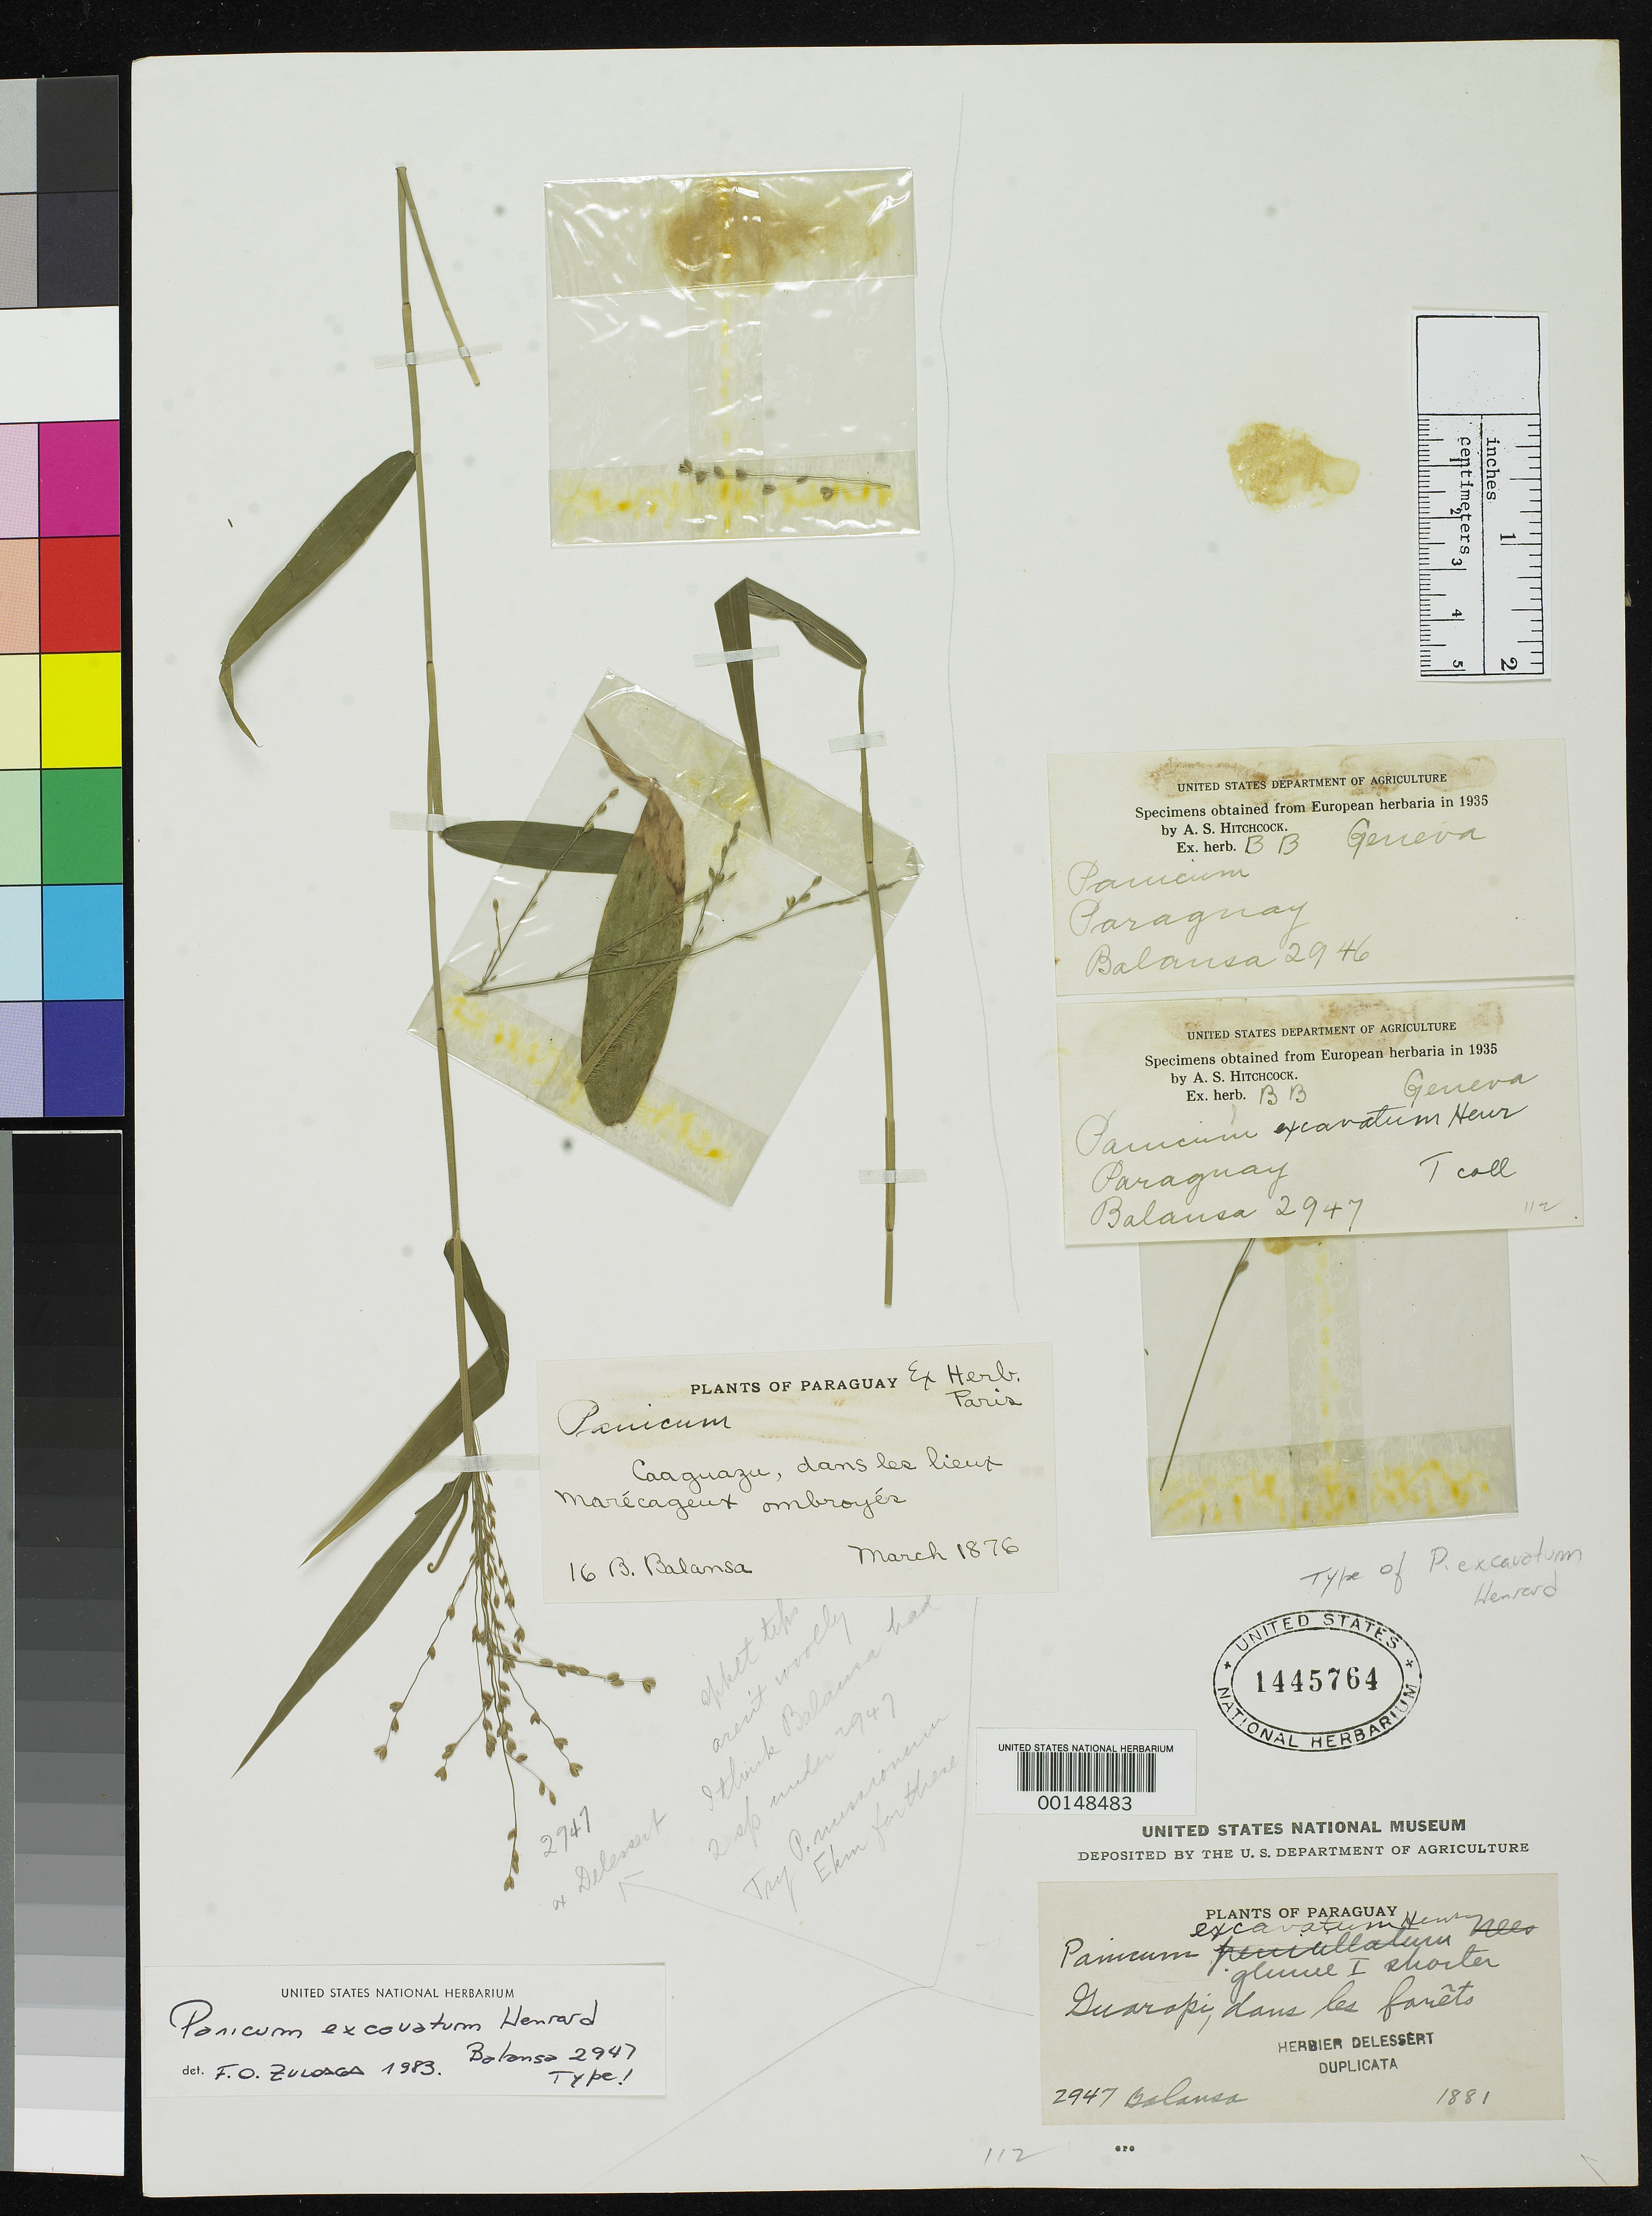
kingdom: Plantae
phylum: Tracheophyta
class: Liliopsida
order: Poales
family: Poaceae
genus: Panicum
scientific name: Panicum excavatum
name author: Henr.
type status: Type Fragment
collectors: B. Balansa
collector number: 2947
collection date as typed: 1881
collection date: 1881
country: Paraguay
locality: Guarapi.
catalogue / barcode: US 1445764